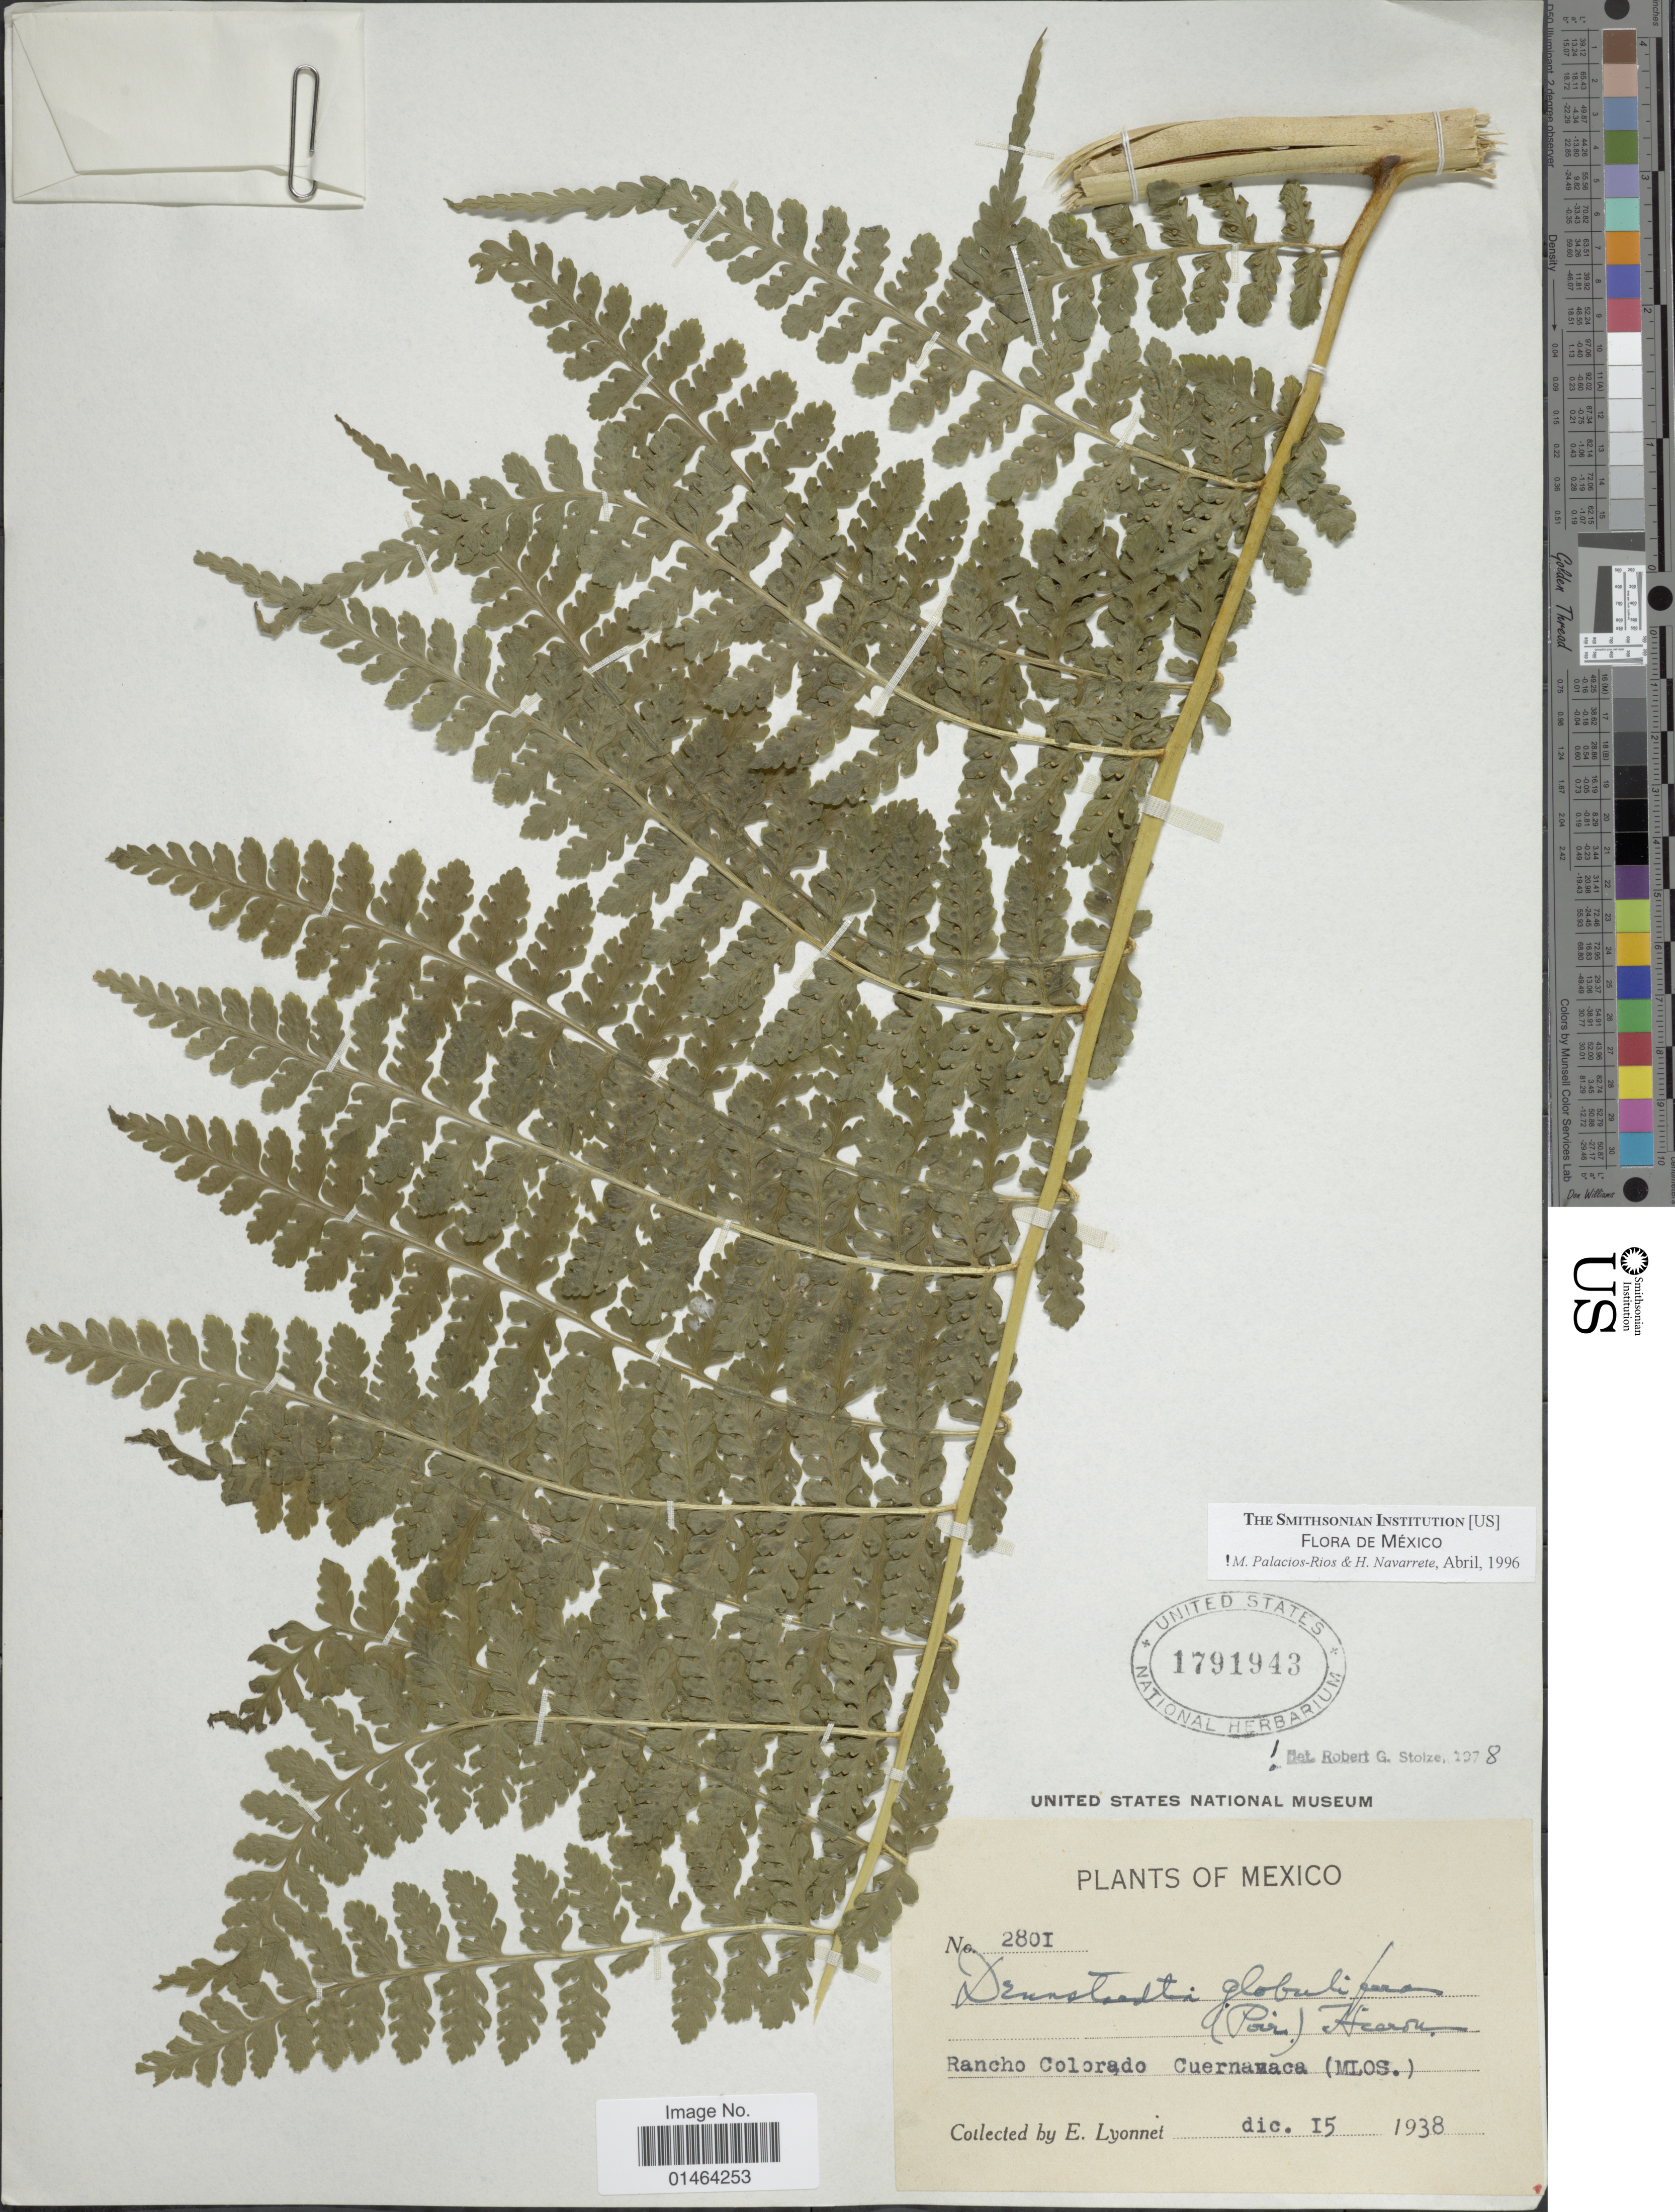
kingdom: Plantae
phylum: Tracheophyta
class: Polypodiopsida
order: Polypodiales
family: Dennstaedtiaceae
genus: Dennstaedtia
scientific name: Dennstaedtia globulifera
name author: (Poir.) Hieron.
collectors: E. Lyonnet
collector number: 2801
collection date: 1938-12-15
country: Mexico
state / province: Morelos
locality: Rancho Colorado Cuernamaca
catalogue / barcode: US 1791943